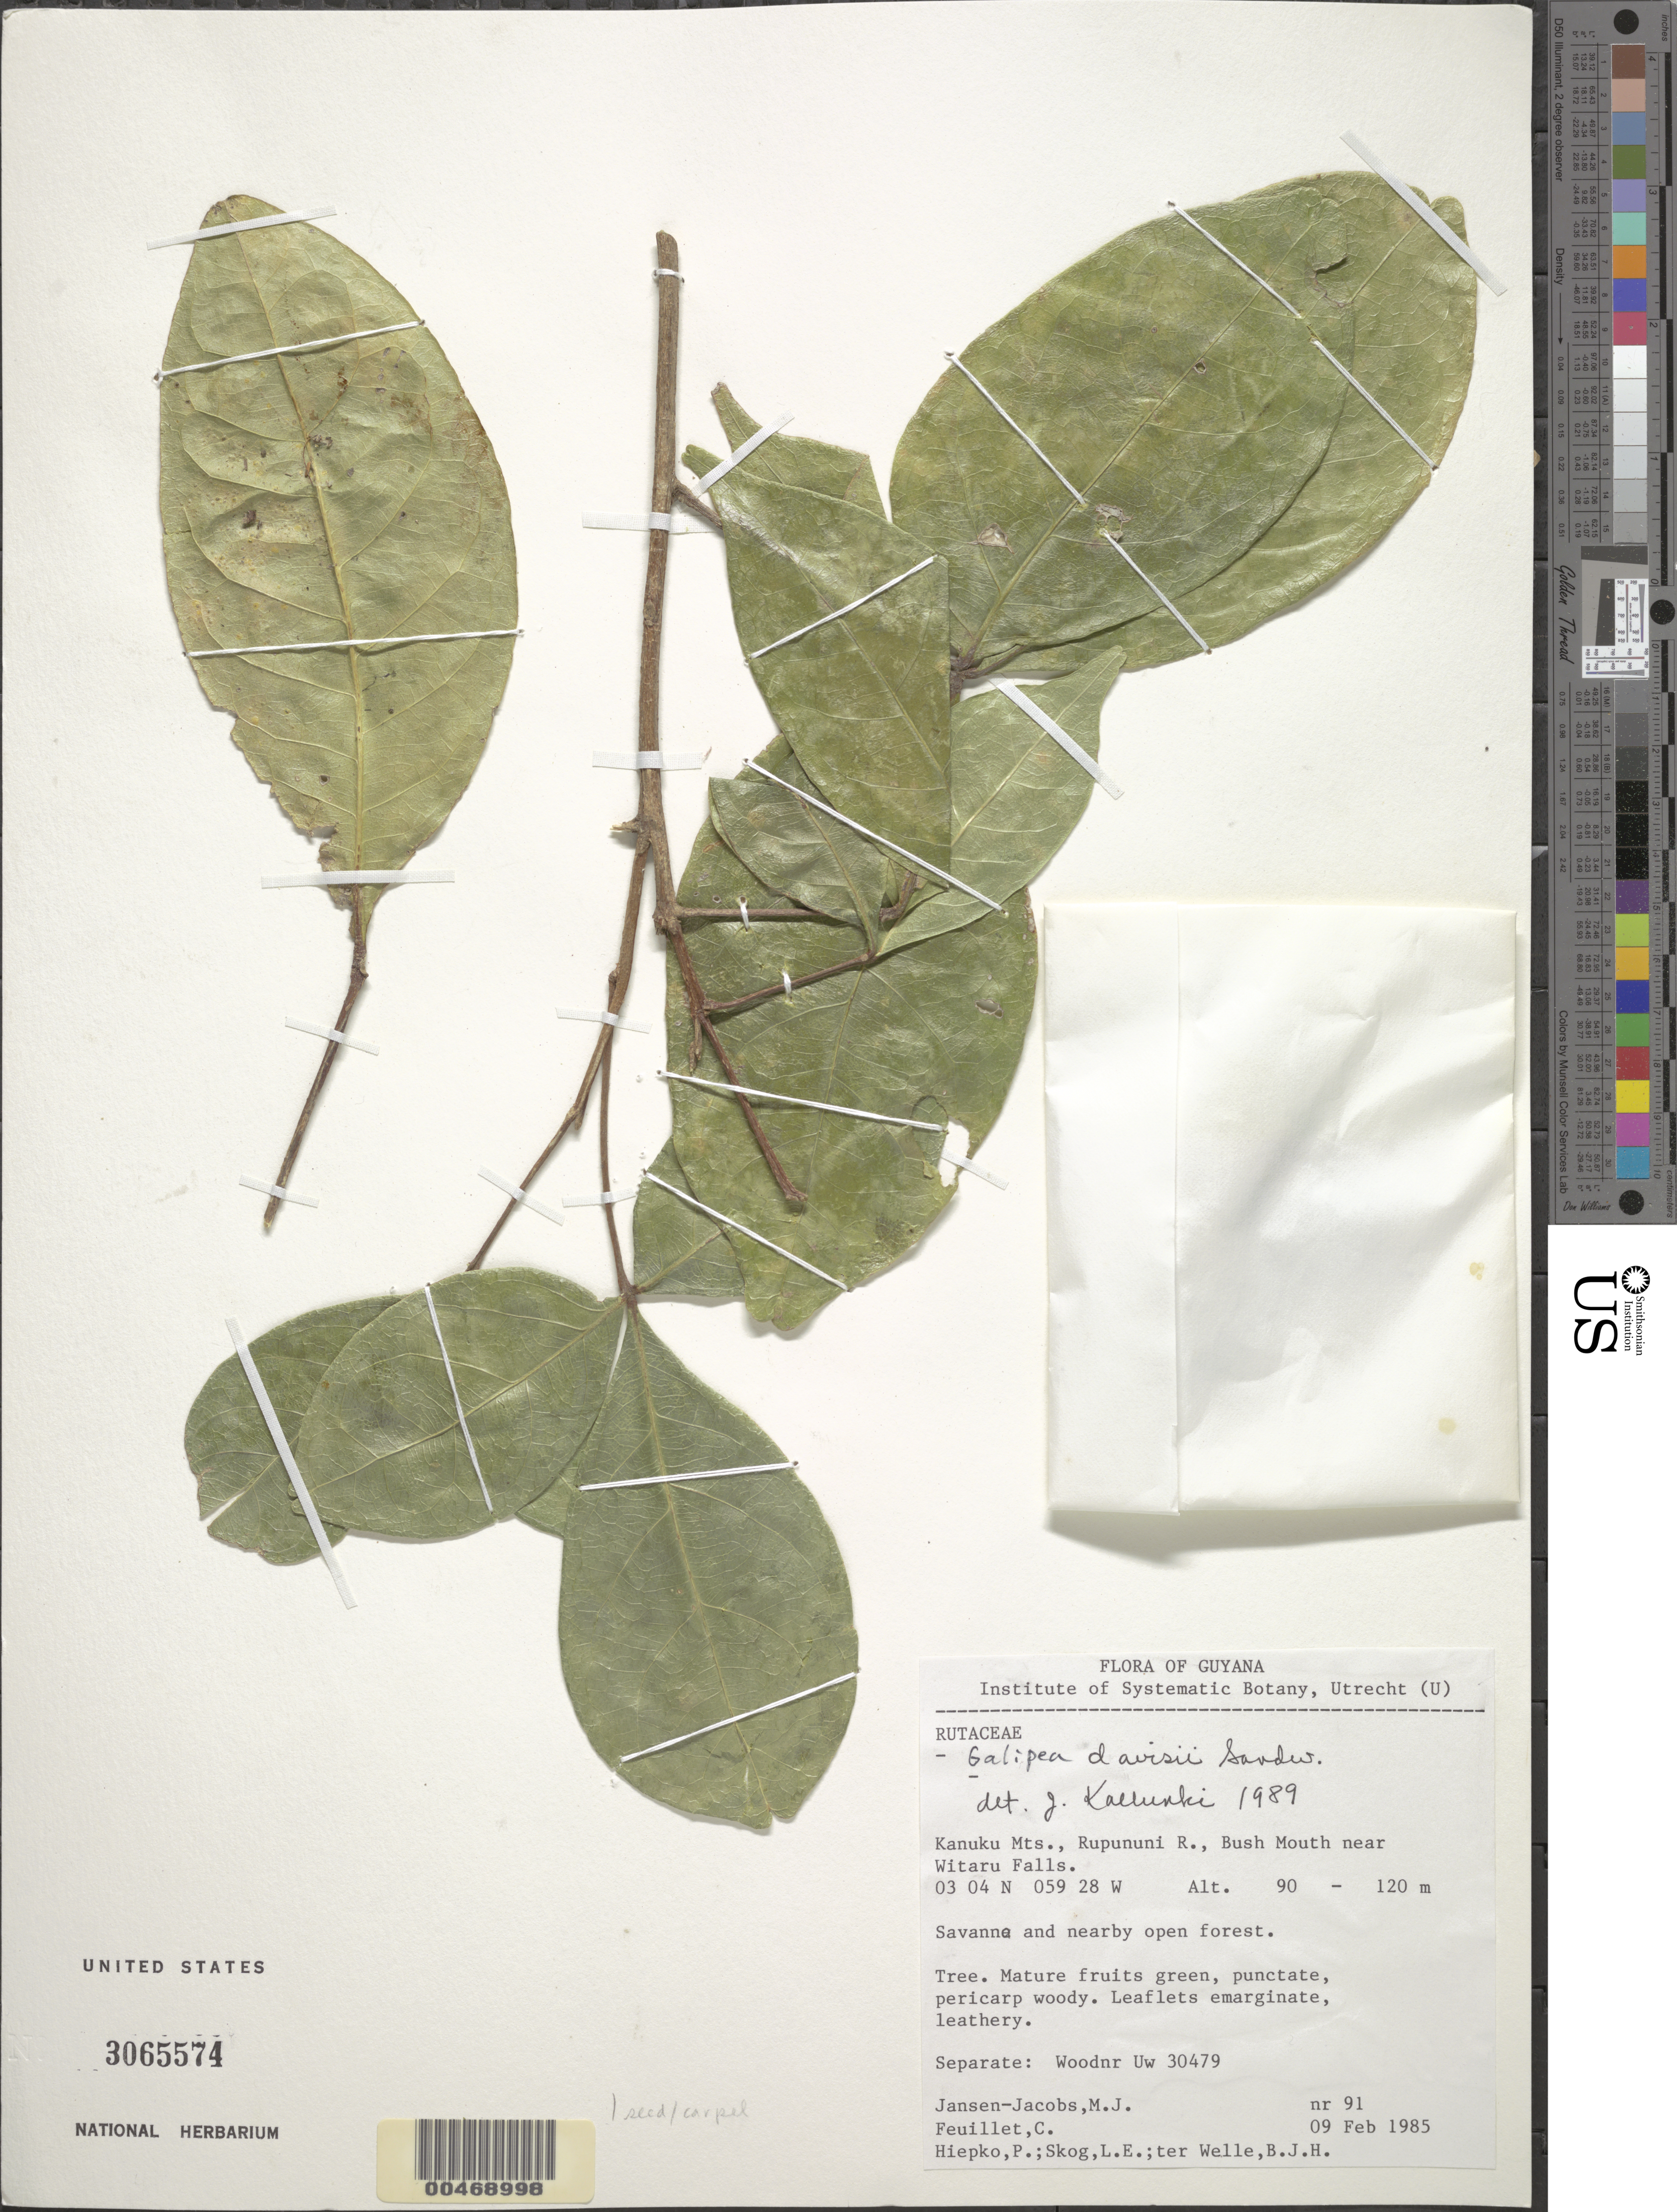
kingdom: Plantae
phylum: Tracheophyta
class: Magnoliopsida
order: Sapindales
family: Rutaceae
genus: Galipea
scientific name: Galipea davisii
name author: Sandwith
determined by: Kallunki, Jacquelyn A.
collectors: M. J. Jansen-Jacobs, C. Feuillet, P. H. Hiepko, L. E. Skog & B. Welle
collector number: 91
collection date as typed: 9-Feb-85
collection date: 1985-02-09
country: Guyana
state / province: U. Takutu-U. Essequibo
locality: Kanuku Mts., Rupununi R., Bush Mouth near Witaru Falls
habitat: Savanna and nearby open forest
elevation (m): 90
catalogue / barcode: US 3065574